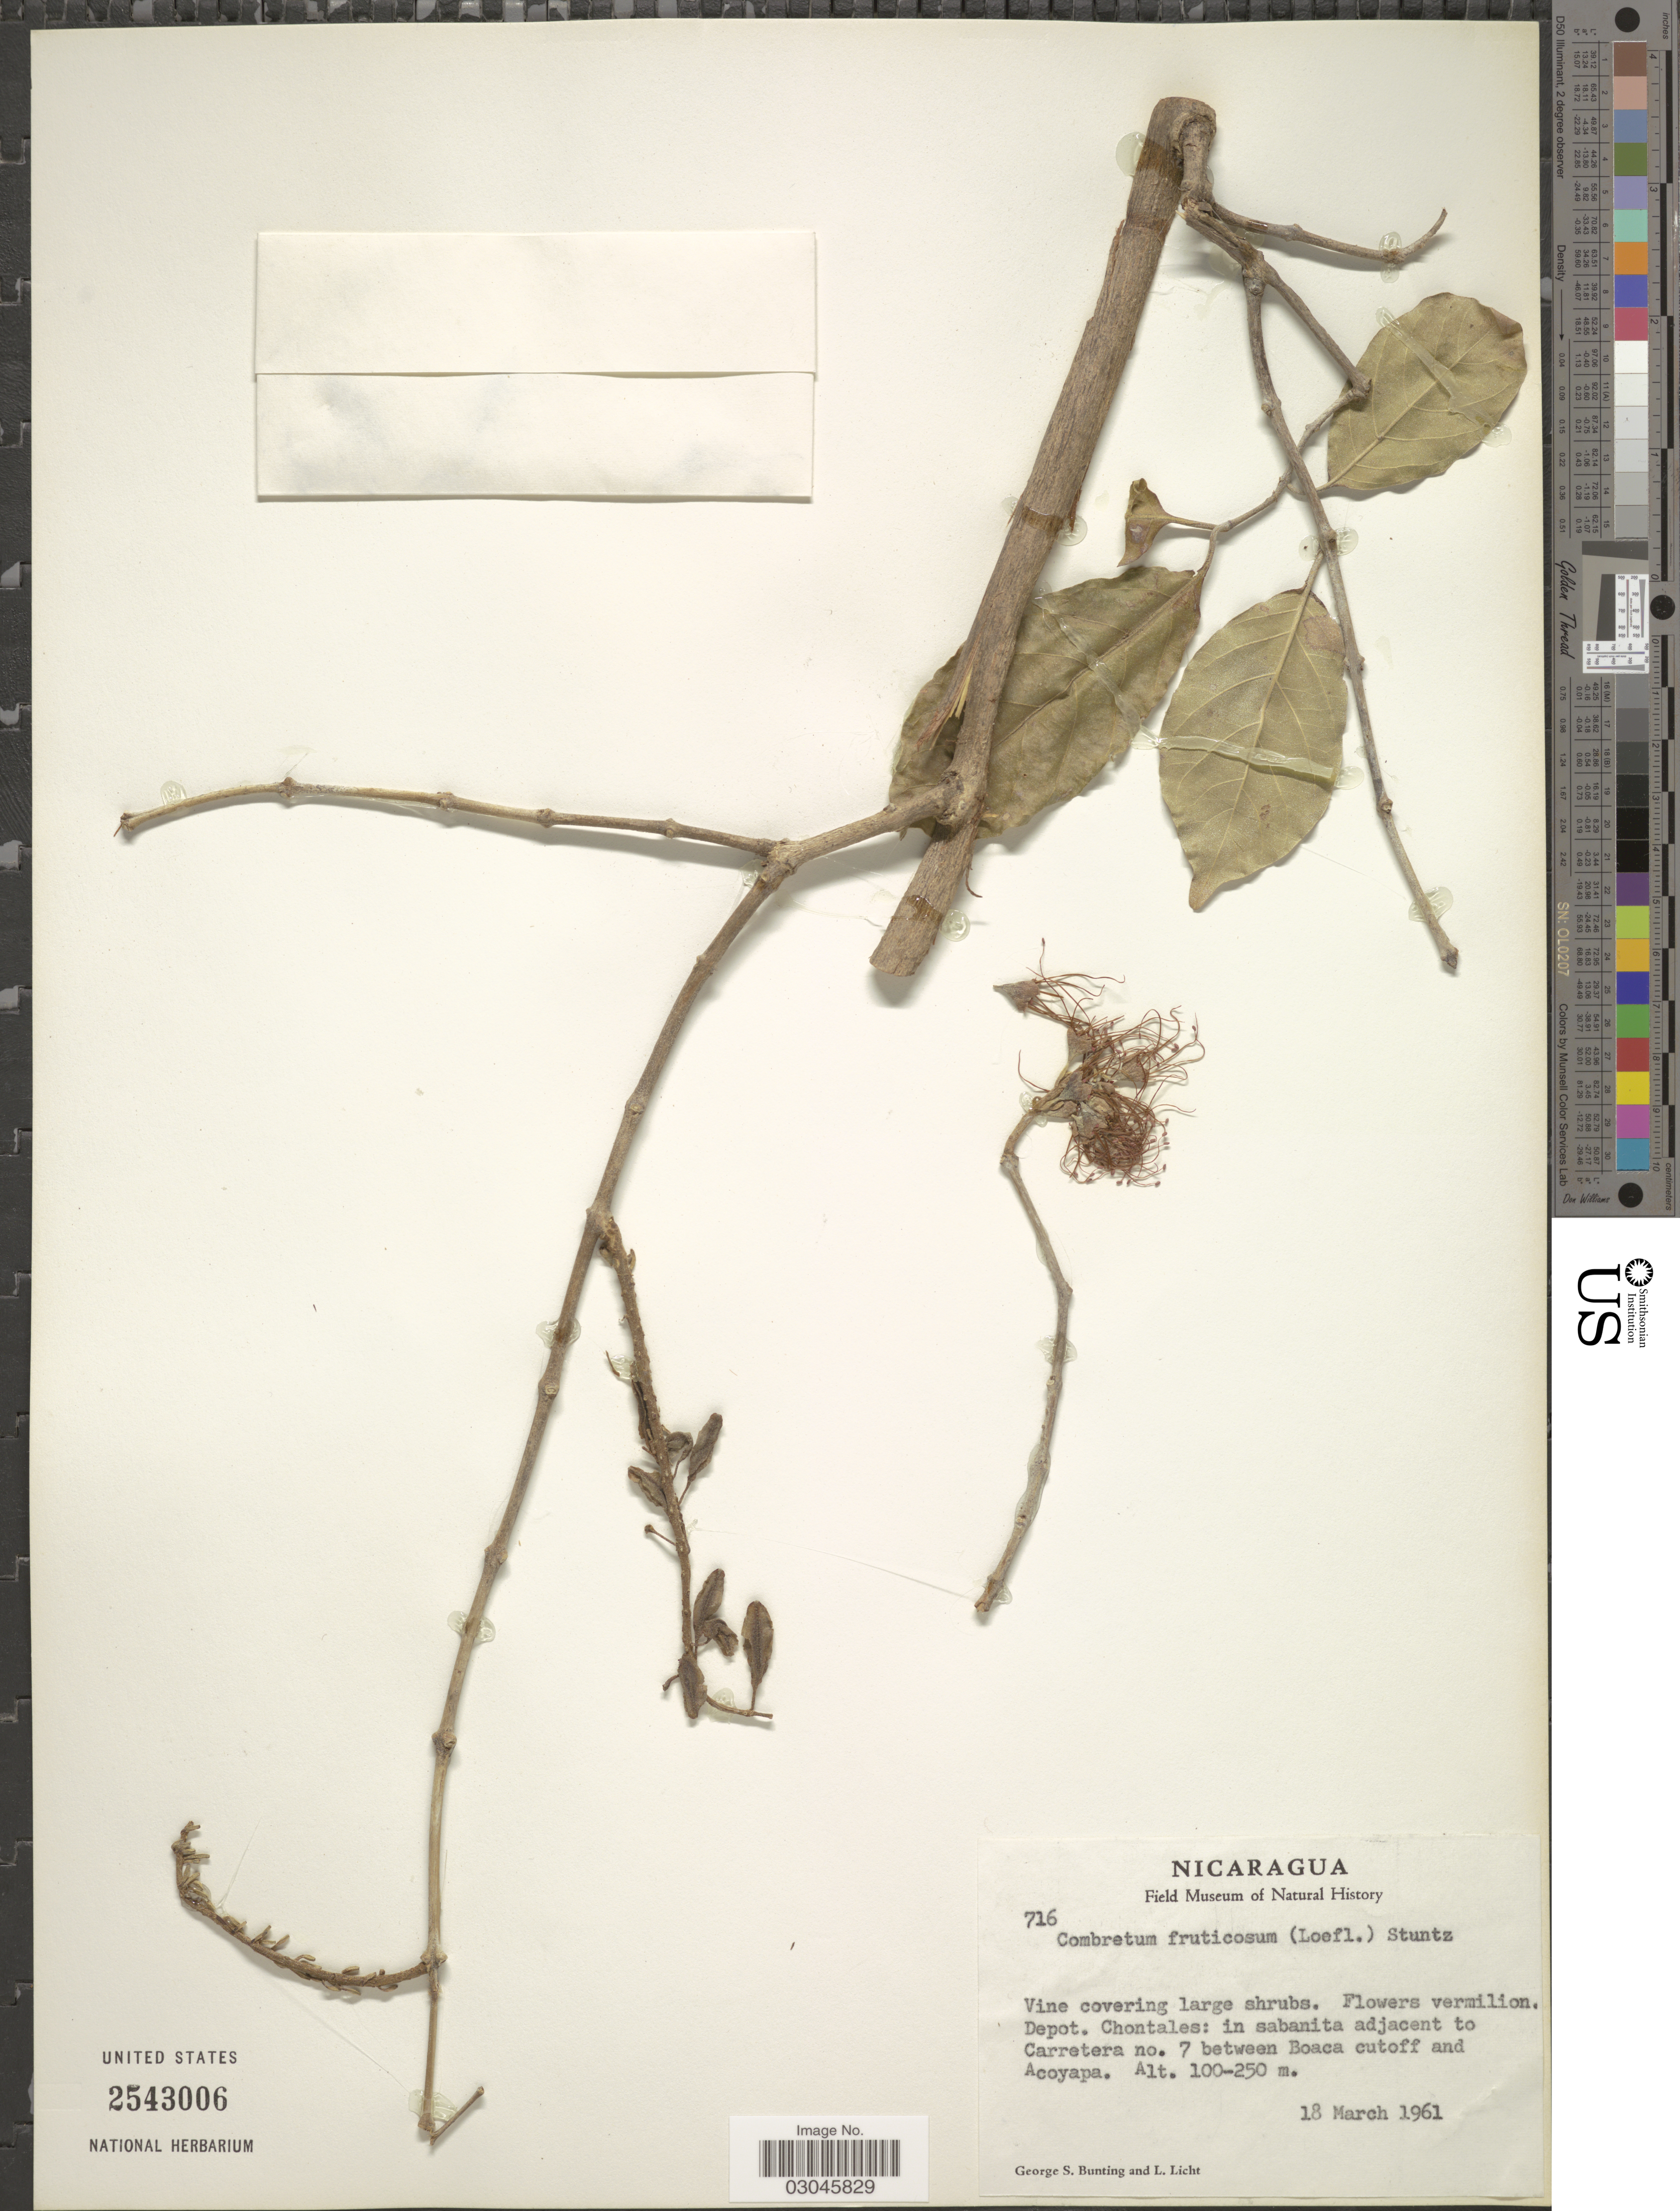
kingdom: Plantae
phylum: Tracheophyta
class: Magnoliopsida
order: Myrtales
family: Combretaceae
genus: Combretum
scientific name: Combretum fruticosum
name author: (Loefl.) Stuntz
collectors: G. S. Bunting & L. Licht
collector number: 716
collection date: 1961-03-18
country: Nicaragua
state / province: Chontales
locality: Depot. Chontales: in sabanita adjacent to Carretera no. 7 between Boaca cutoff and Acoyapa.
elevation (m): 100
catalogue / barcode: US 2543006